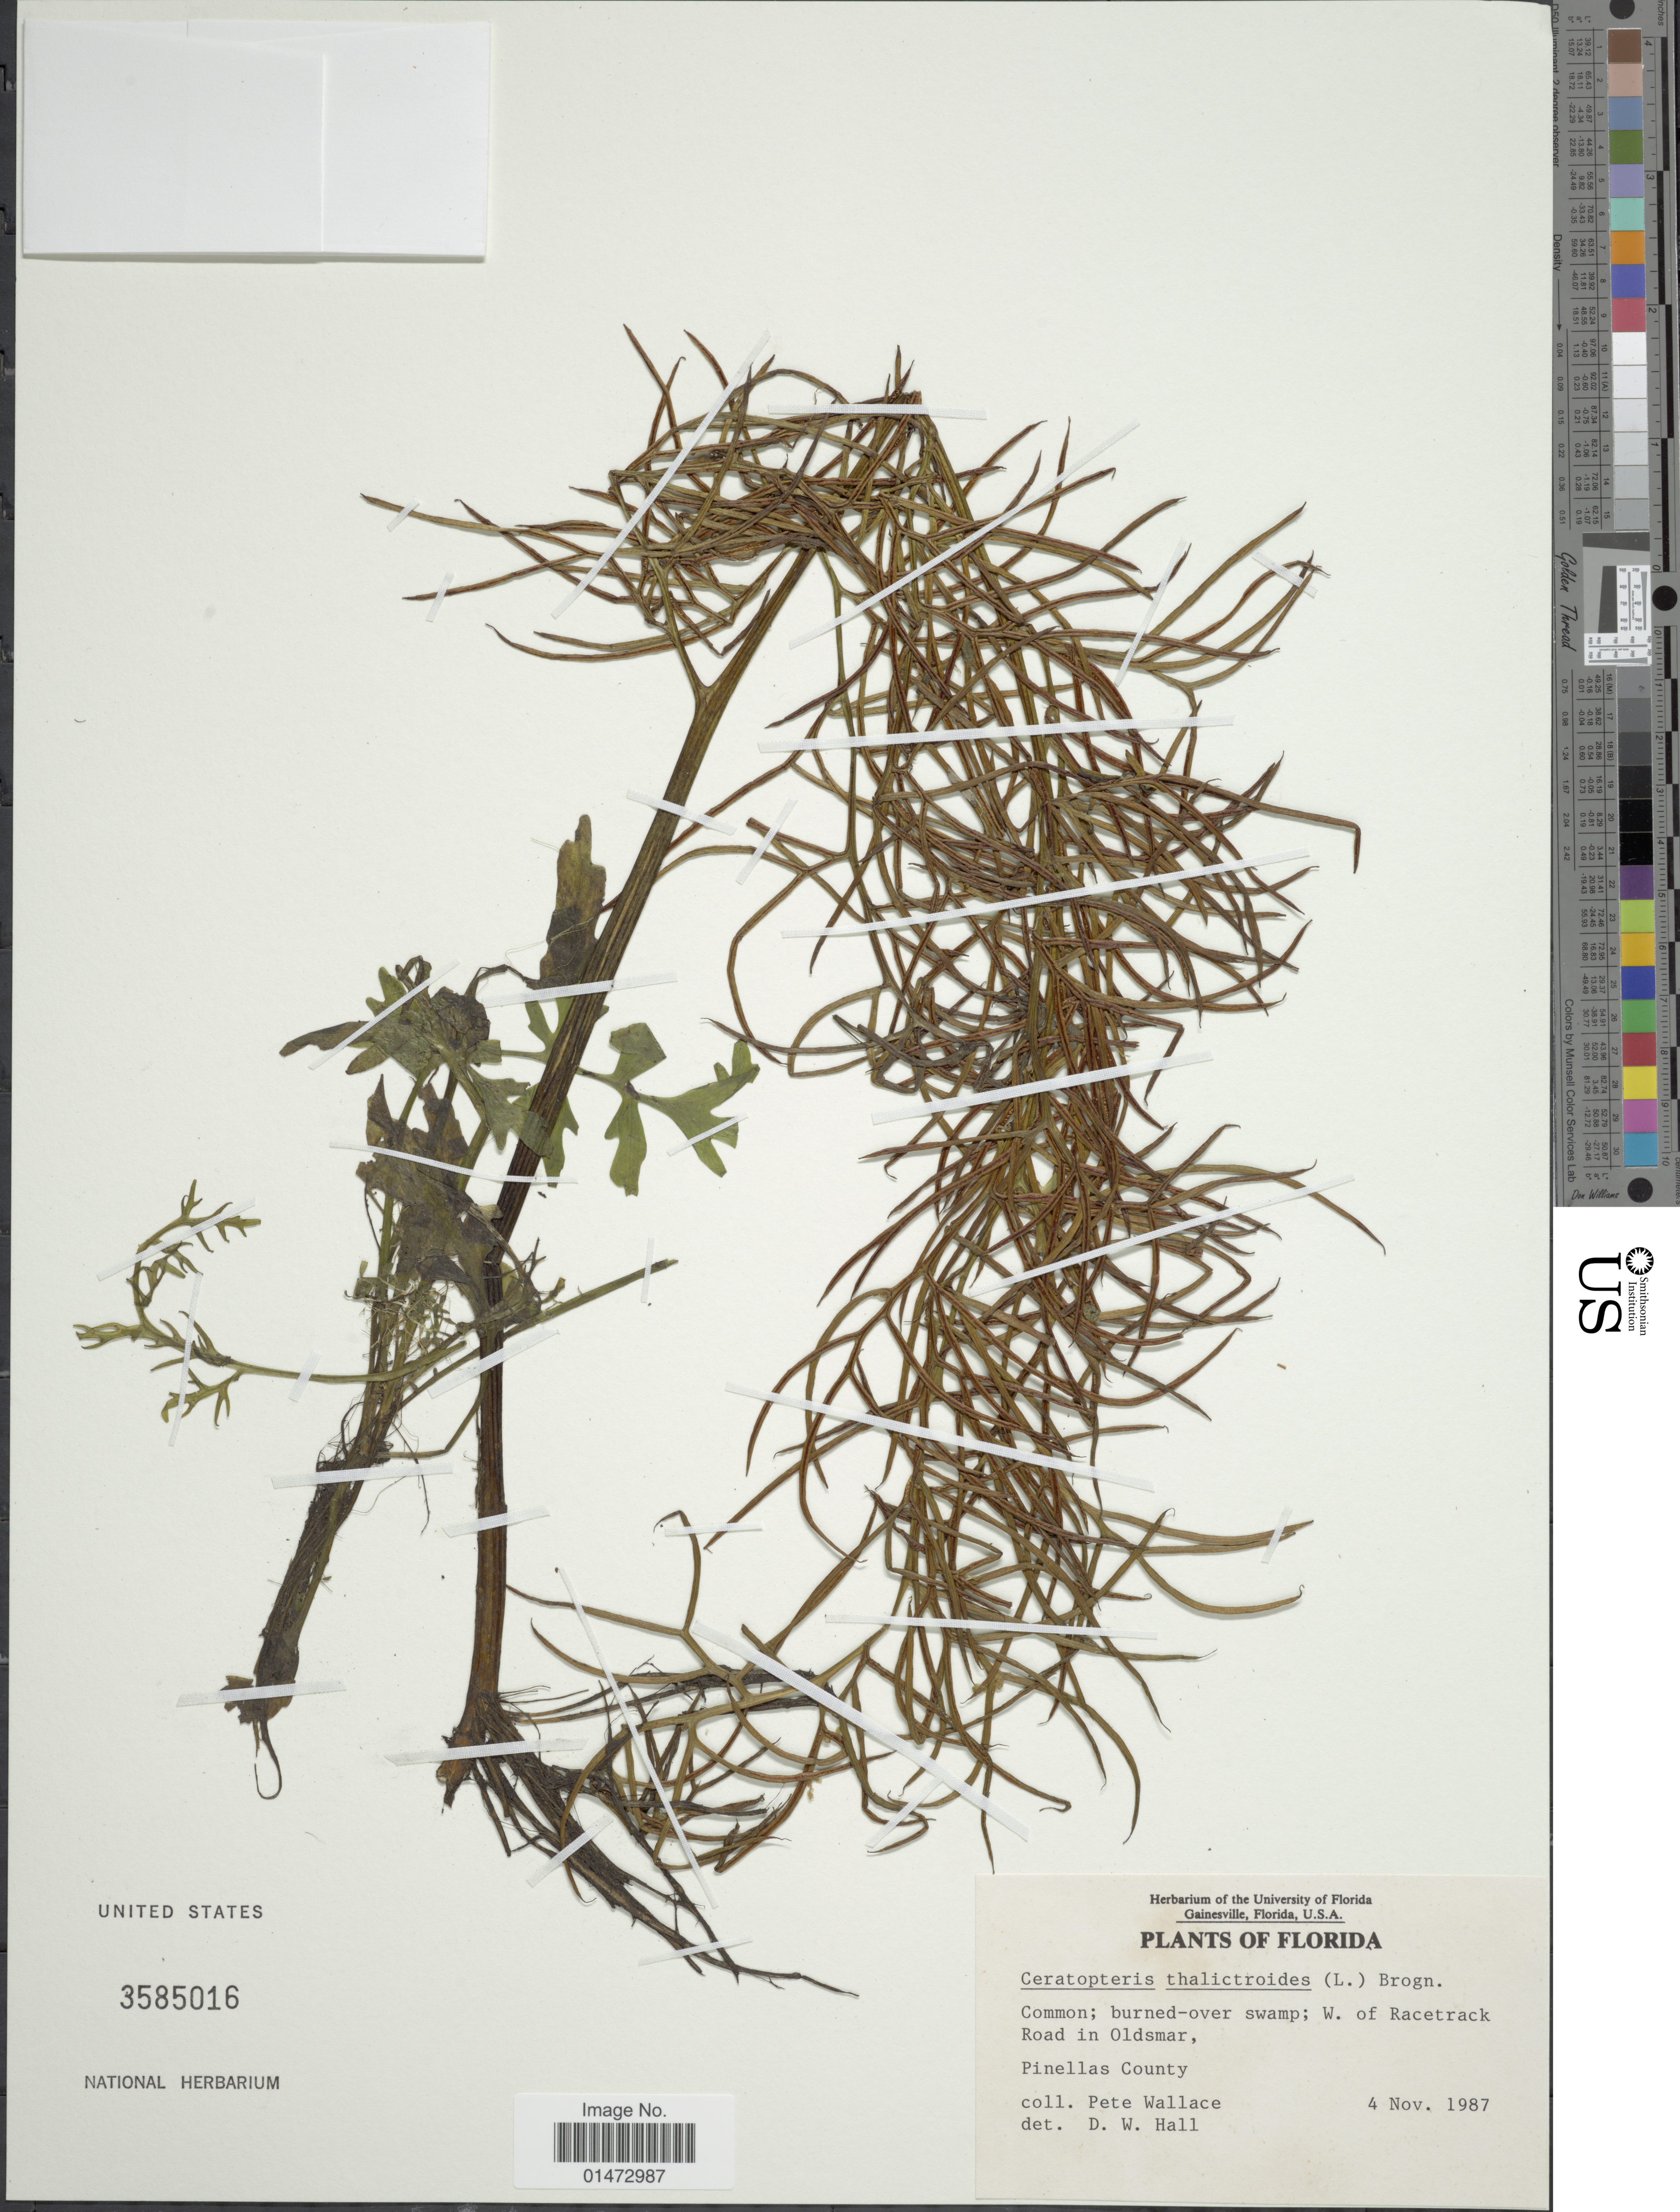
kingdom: Plantae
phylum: Tracheophyta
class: Polypodiopsida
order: Polypodiales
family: Pteridaceae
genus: Ceratopteris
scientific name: Ceratopteris thalictroides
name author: (L.) Brongn.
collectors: P. Wallace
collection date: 1987-11-04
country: United States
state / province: Florida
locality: Common; burned-over swamp; W. of Racetrack Road in Oldsmar, Pinellas County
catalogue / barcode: US 3585016